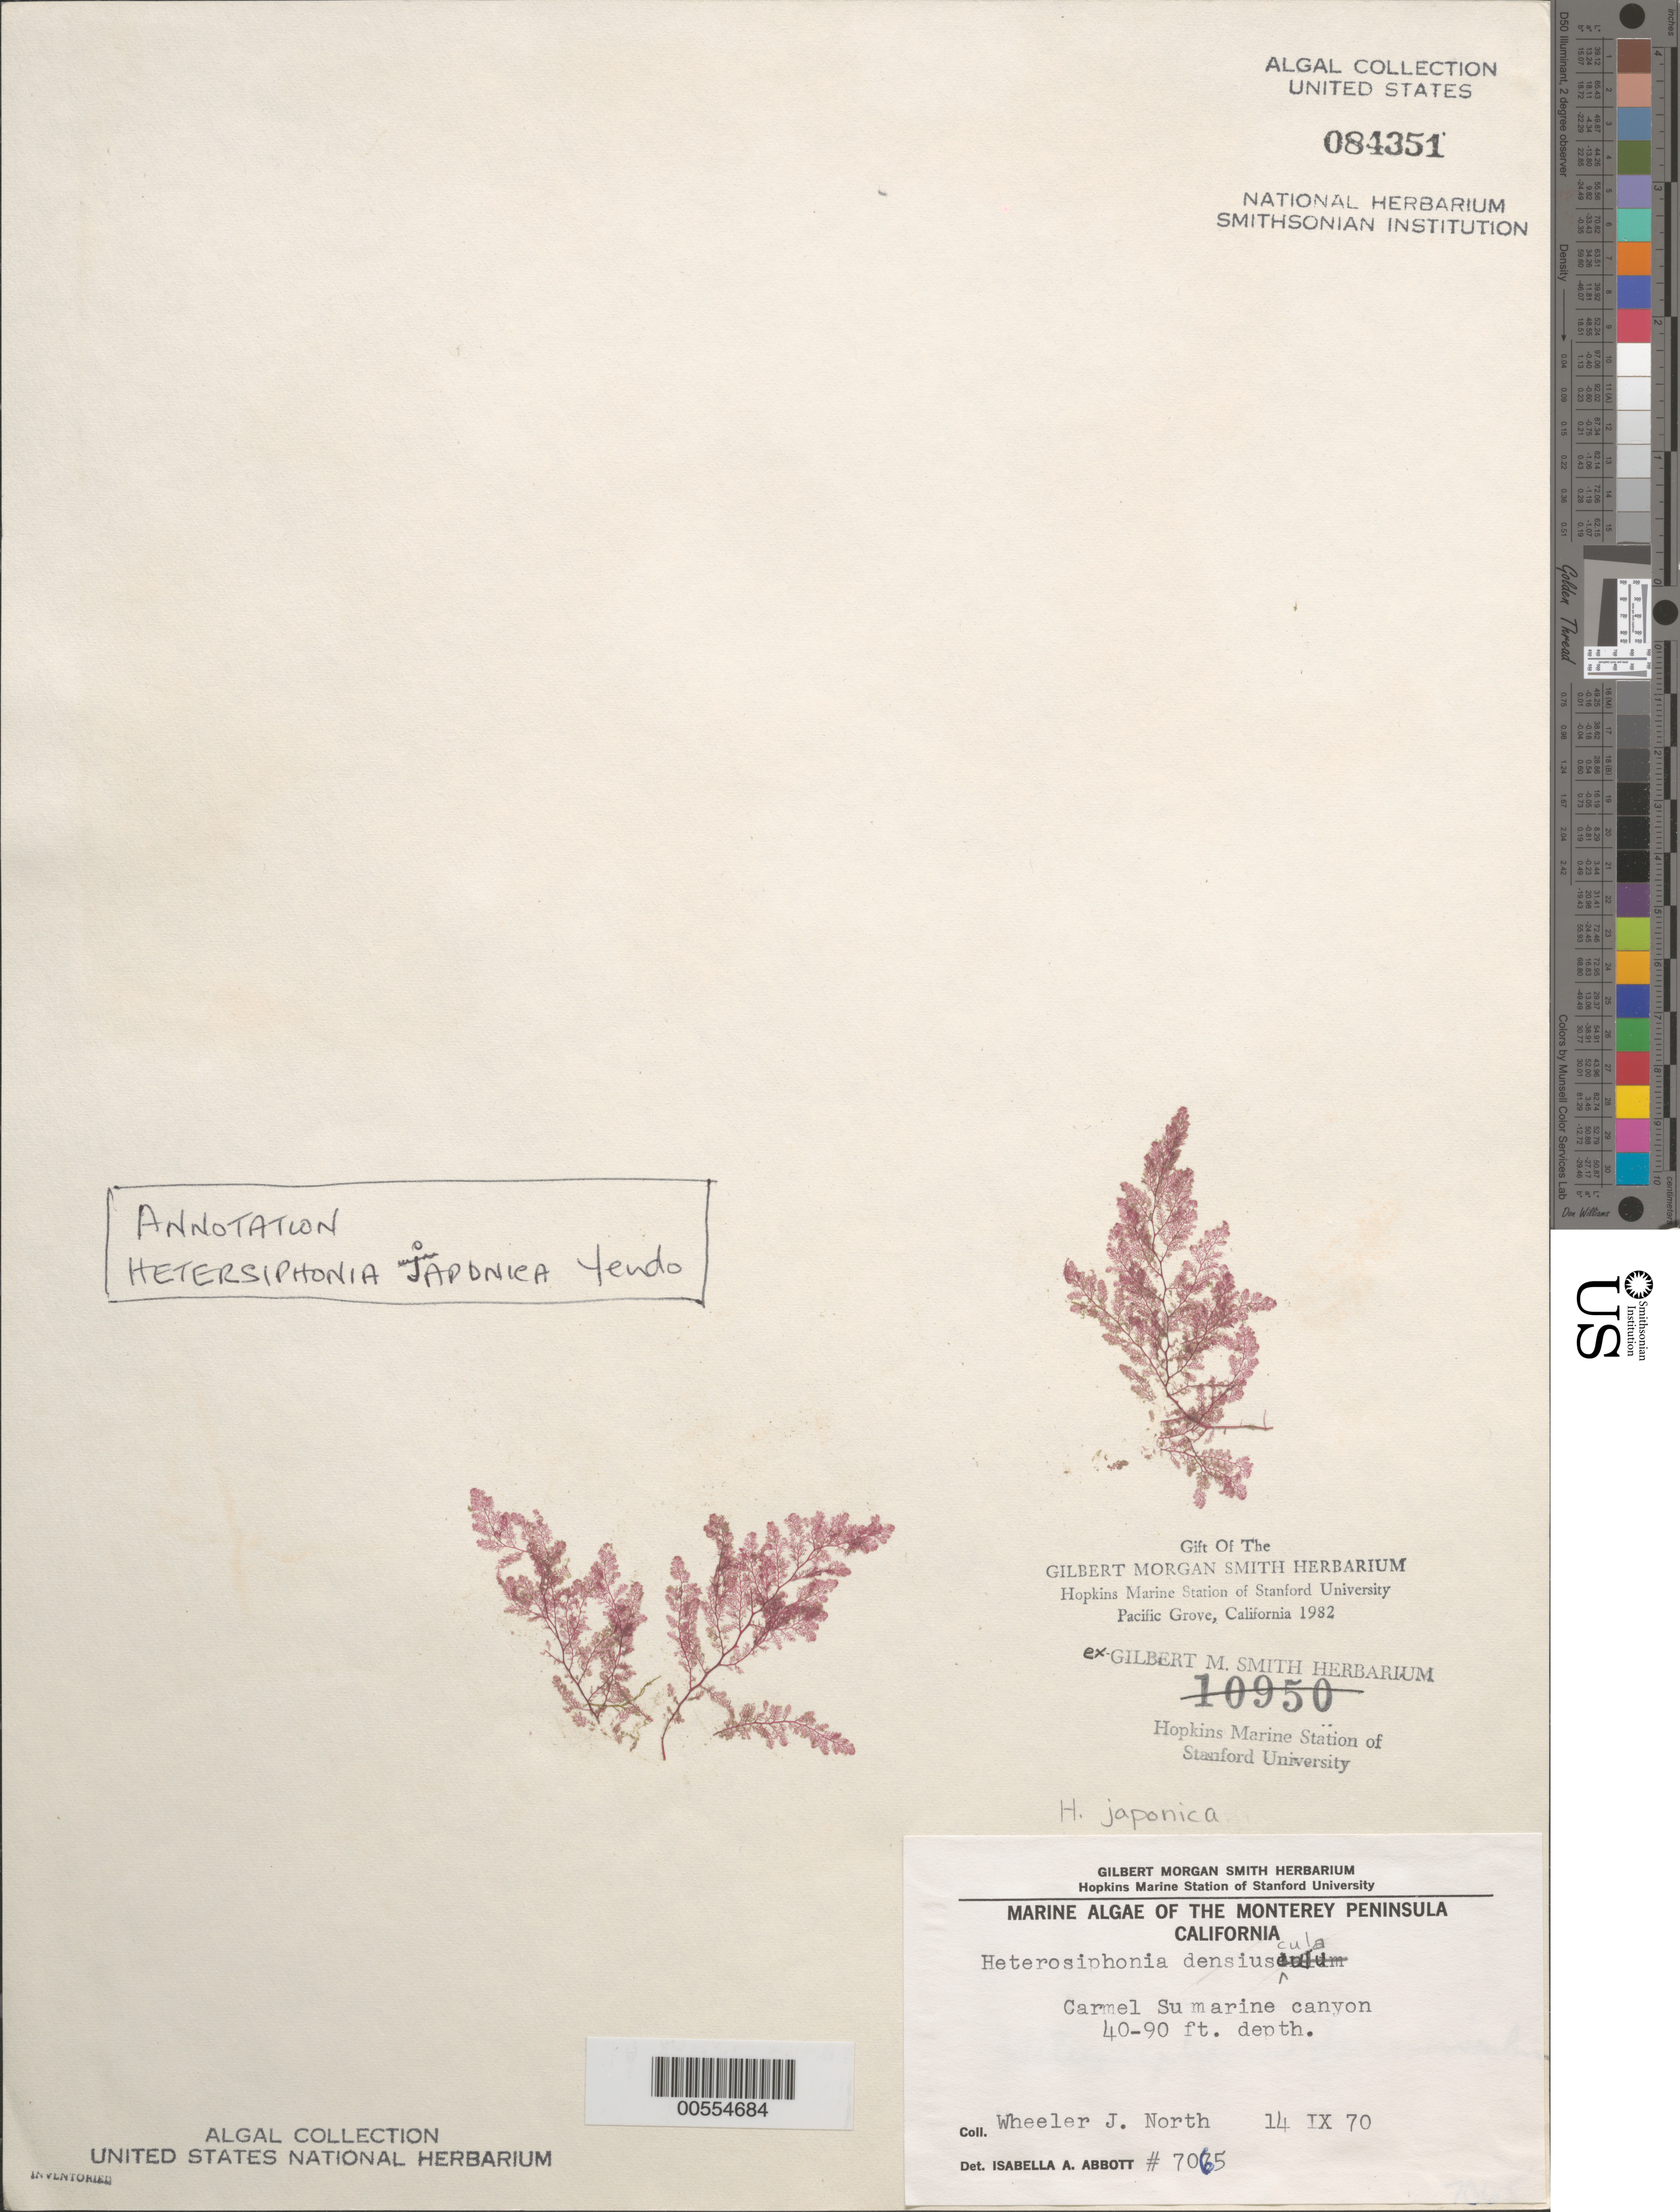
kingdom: Plantae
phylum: Rhodophyta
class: Florideophyceae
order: Ceramiales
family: Dasyaceae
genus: Dasysiphonia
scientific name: Dasysiphonia japonica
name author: (Yendo) H.-S. Kim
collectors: W. North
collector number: IAA 7065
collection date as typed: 14 Sep 1970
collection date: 1970-09-14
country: United States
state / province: California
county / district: Monterey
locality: Carmel Submarine Canyon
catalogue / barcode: US 84351